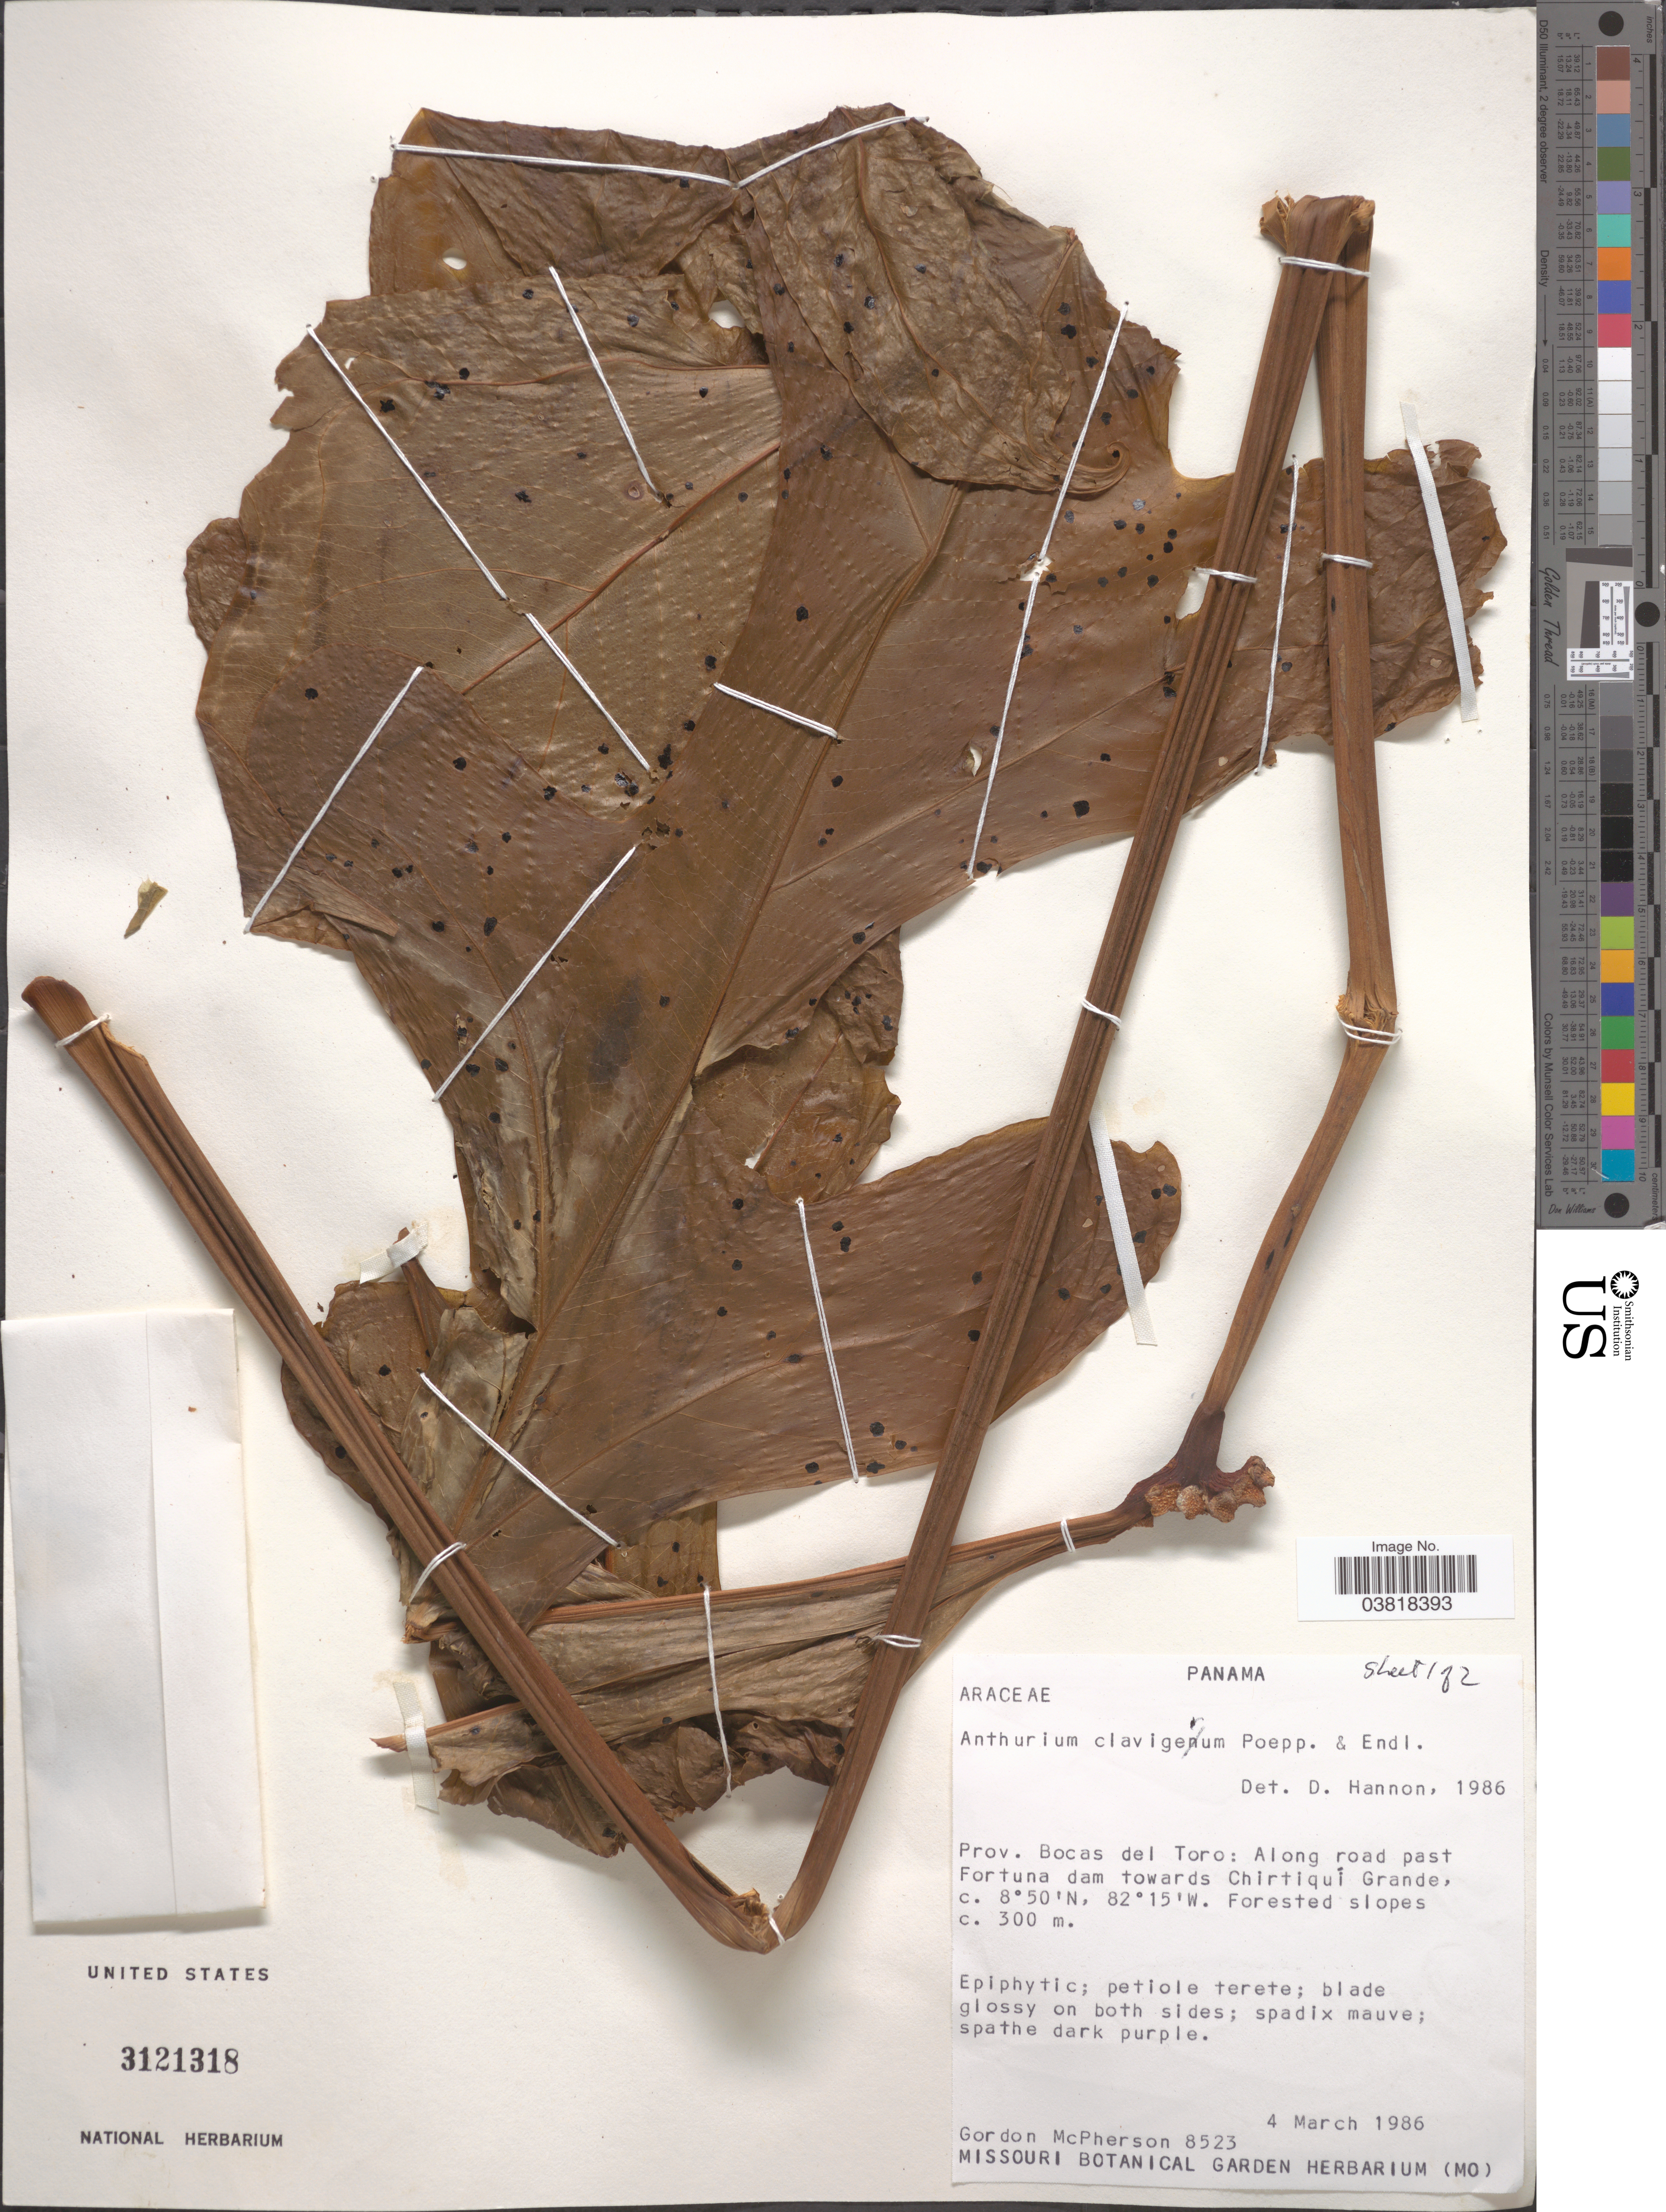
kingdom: Plantae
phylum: Tracheophyta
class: Liliopsida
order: Alismatales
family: Araceae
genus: Anthurium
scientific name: Anthurium clavigerum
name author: Poepp. & Endl.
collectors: G. D. McPherson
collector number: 8523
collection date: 1986-03-04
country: Panama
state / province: Bocas del Toro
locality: Along road past Fortuna dam towards Chirtiquí Grande.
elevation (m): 300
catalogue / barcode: US 3121318